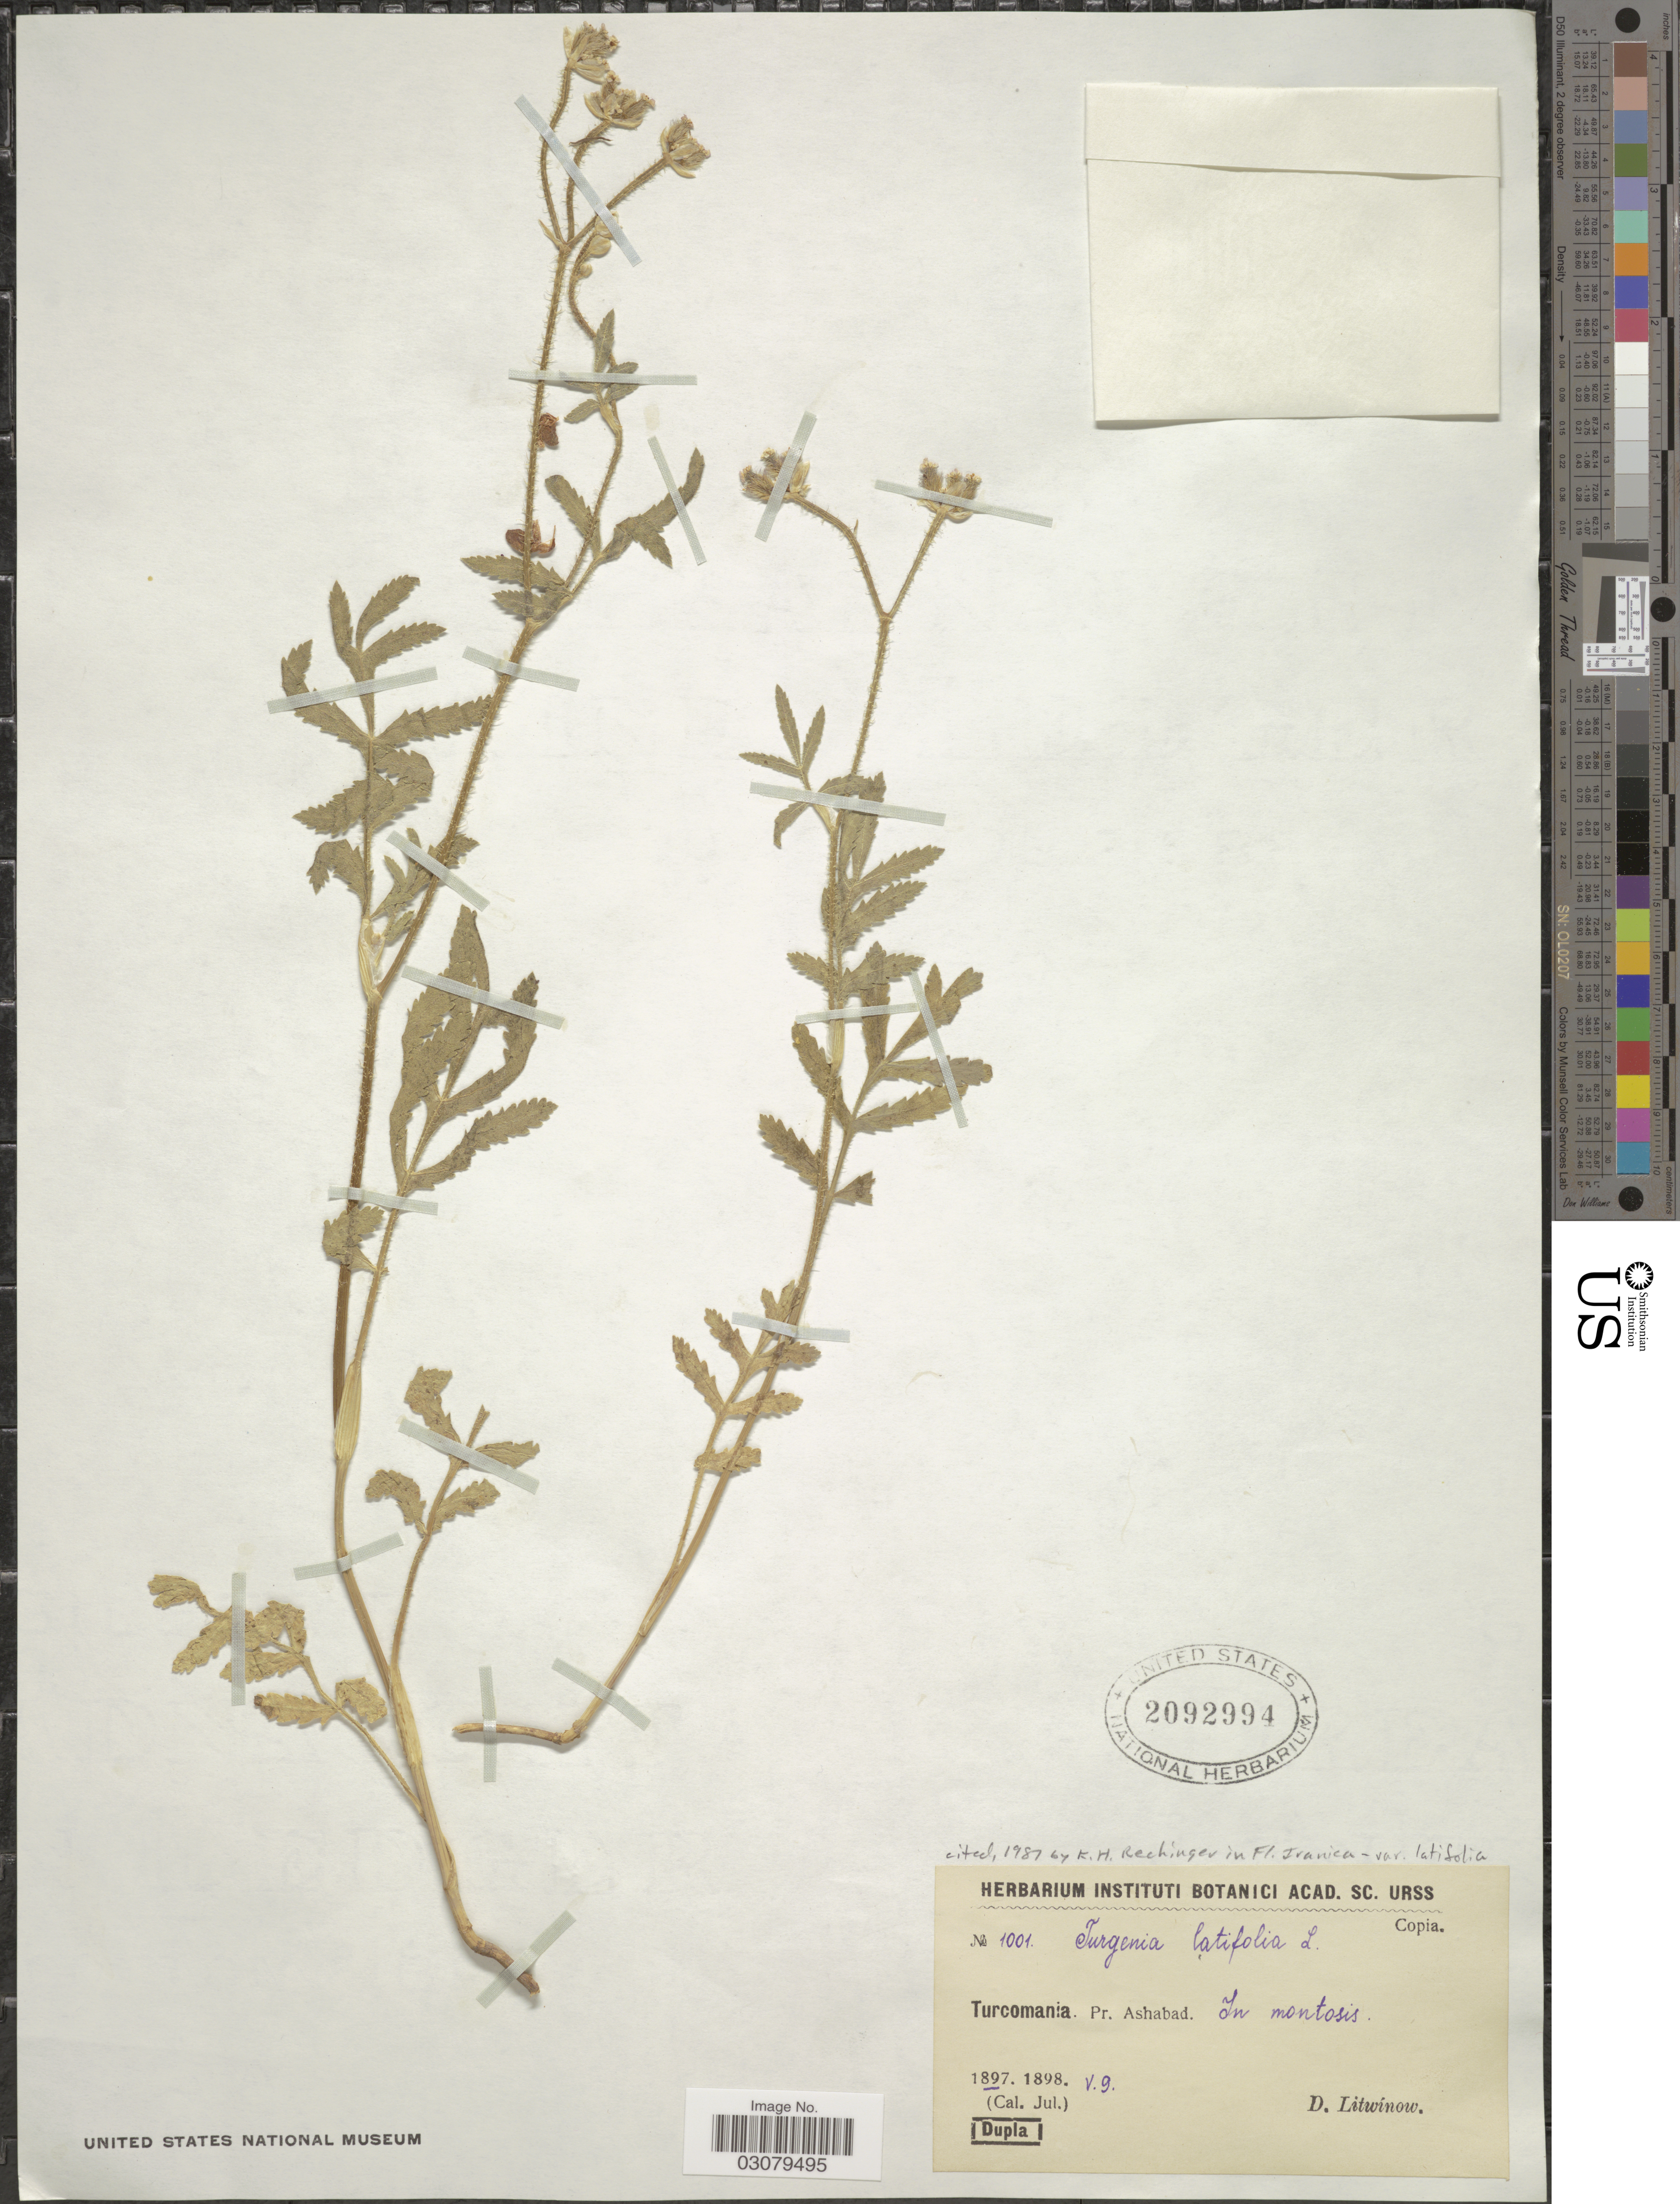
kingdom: Plantae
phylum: Tracheophyta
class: Magnoliopsida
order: Apiales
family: Apiaceae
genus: Turgenia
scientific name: Turgenia latifolia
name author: Hoffm.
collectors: D. Litwinow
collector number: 1001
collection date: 1897-05-09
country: Turkmenistan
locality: Turcomania. Pr. Ashabad.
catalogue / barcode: US 2092994